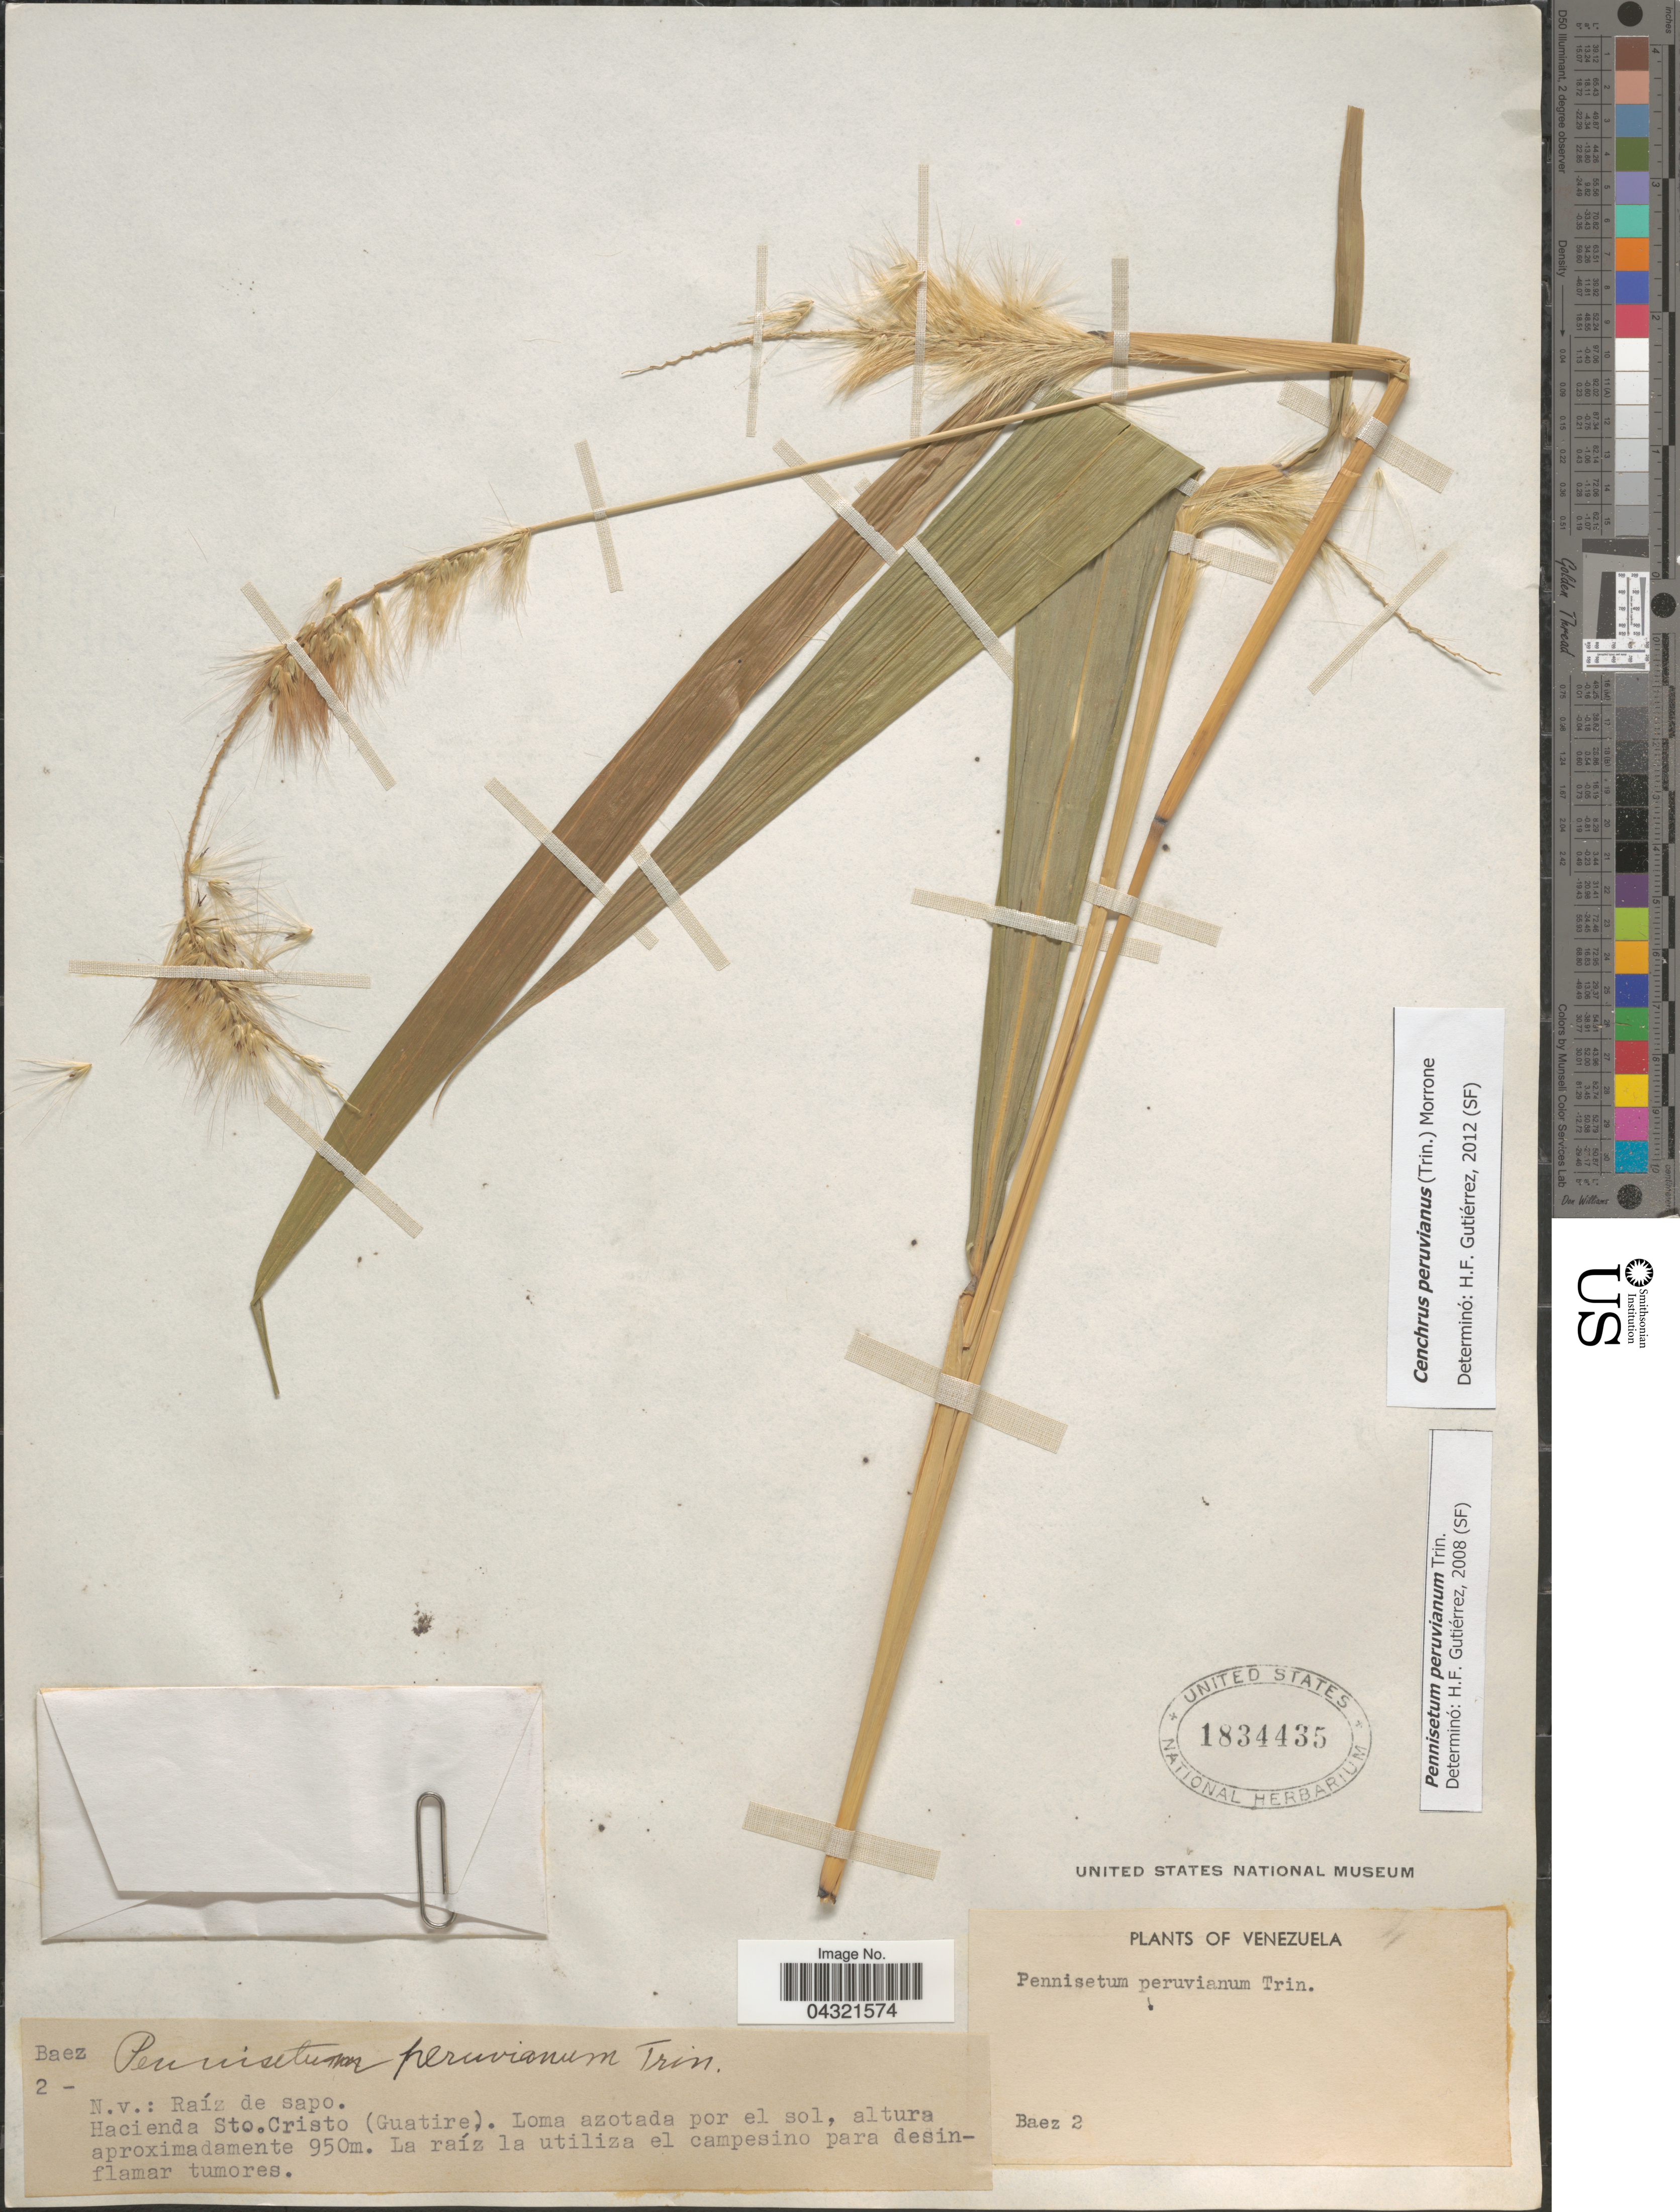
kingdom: Plantae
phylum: Tracheophyta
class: Liliopsida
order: Poales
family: Poaceae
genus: Cenchrus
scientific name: Cenchrus peruvianus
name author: (Trin.) Morrone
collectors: Baez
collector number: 2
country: Venezuela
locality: N.v.: Raíz de sapo. Hacienda Sto. Cristo (Guatire).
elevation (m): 950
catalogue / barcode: US 1834435